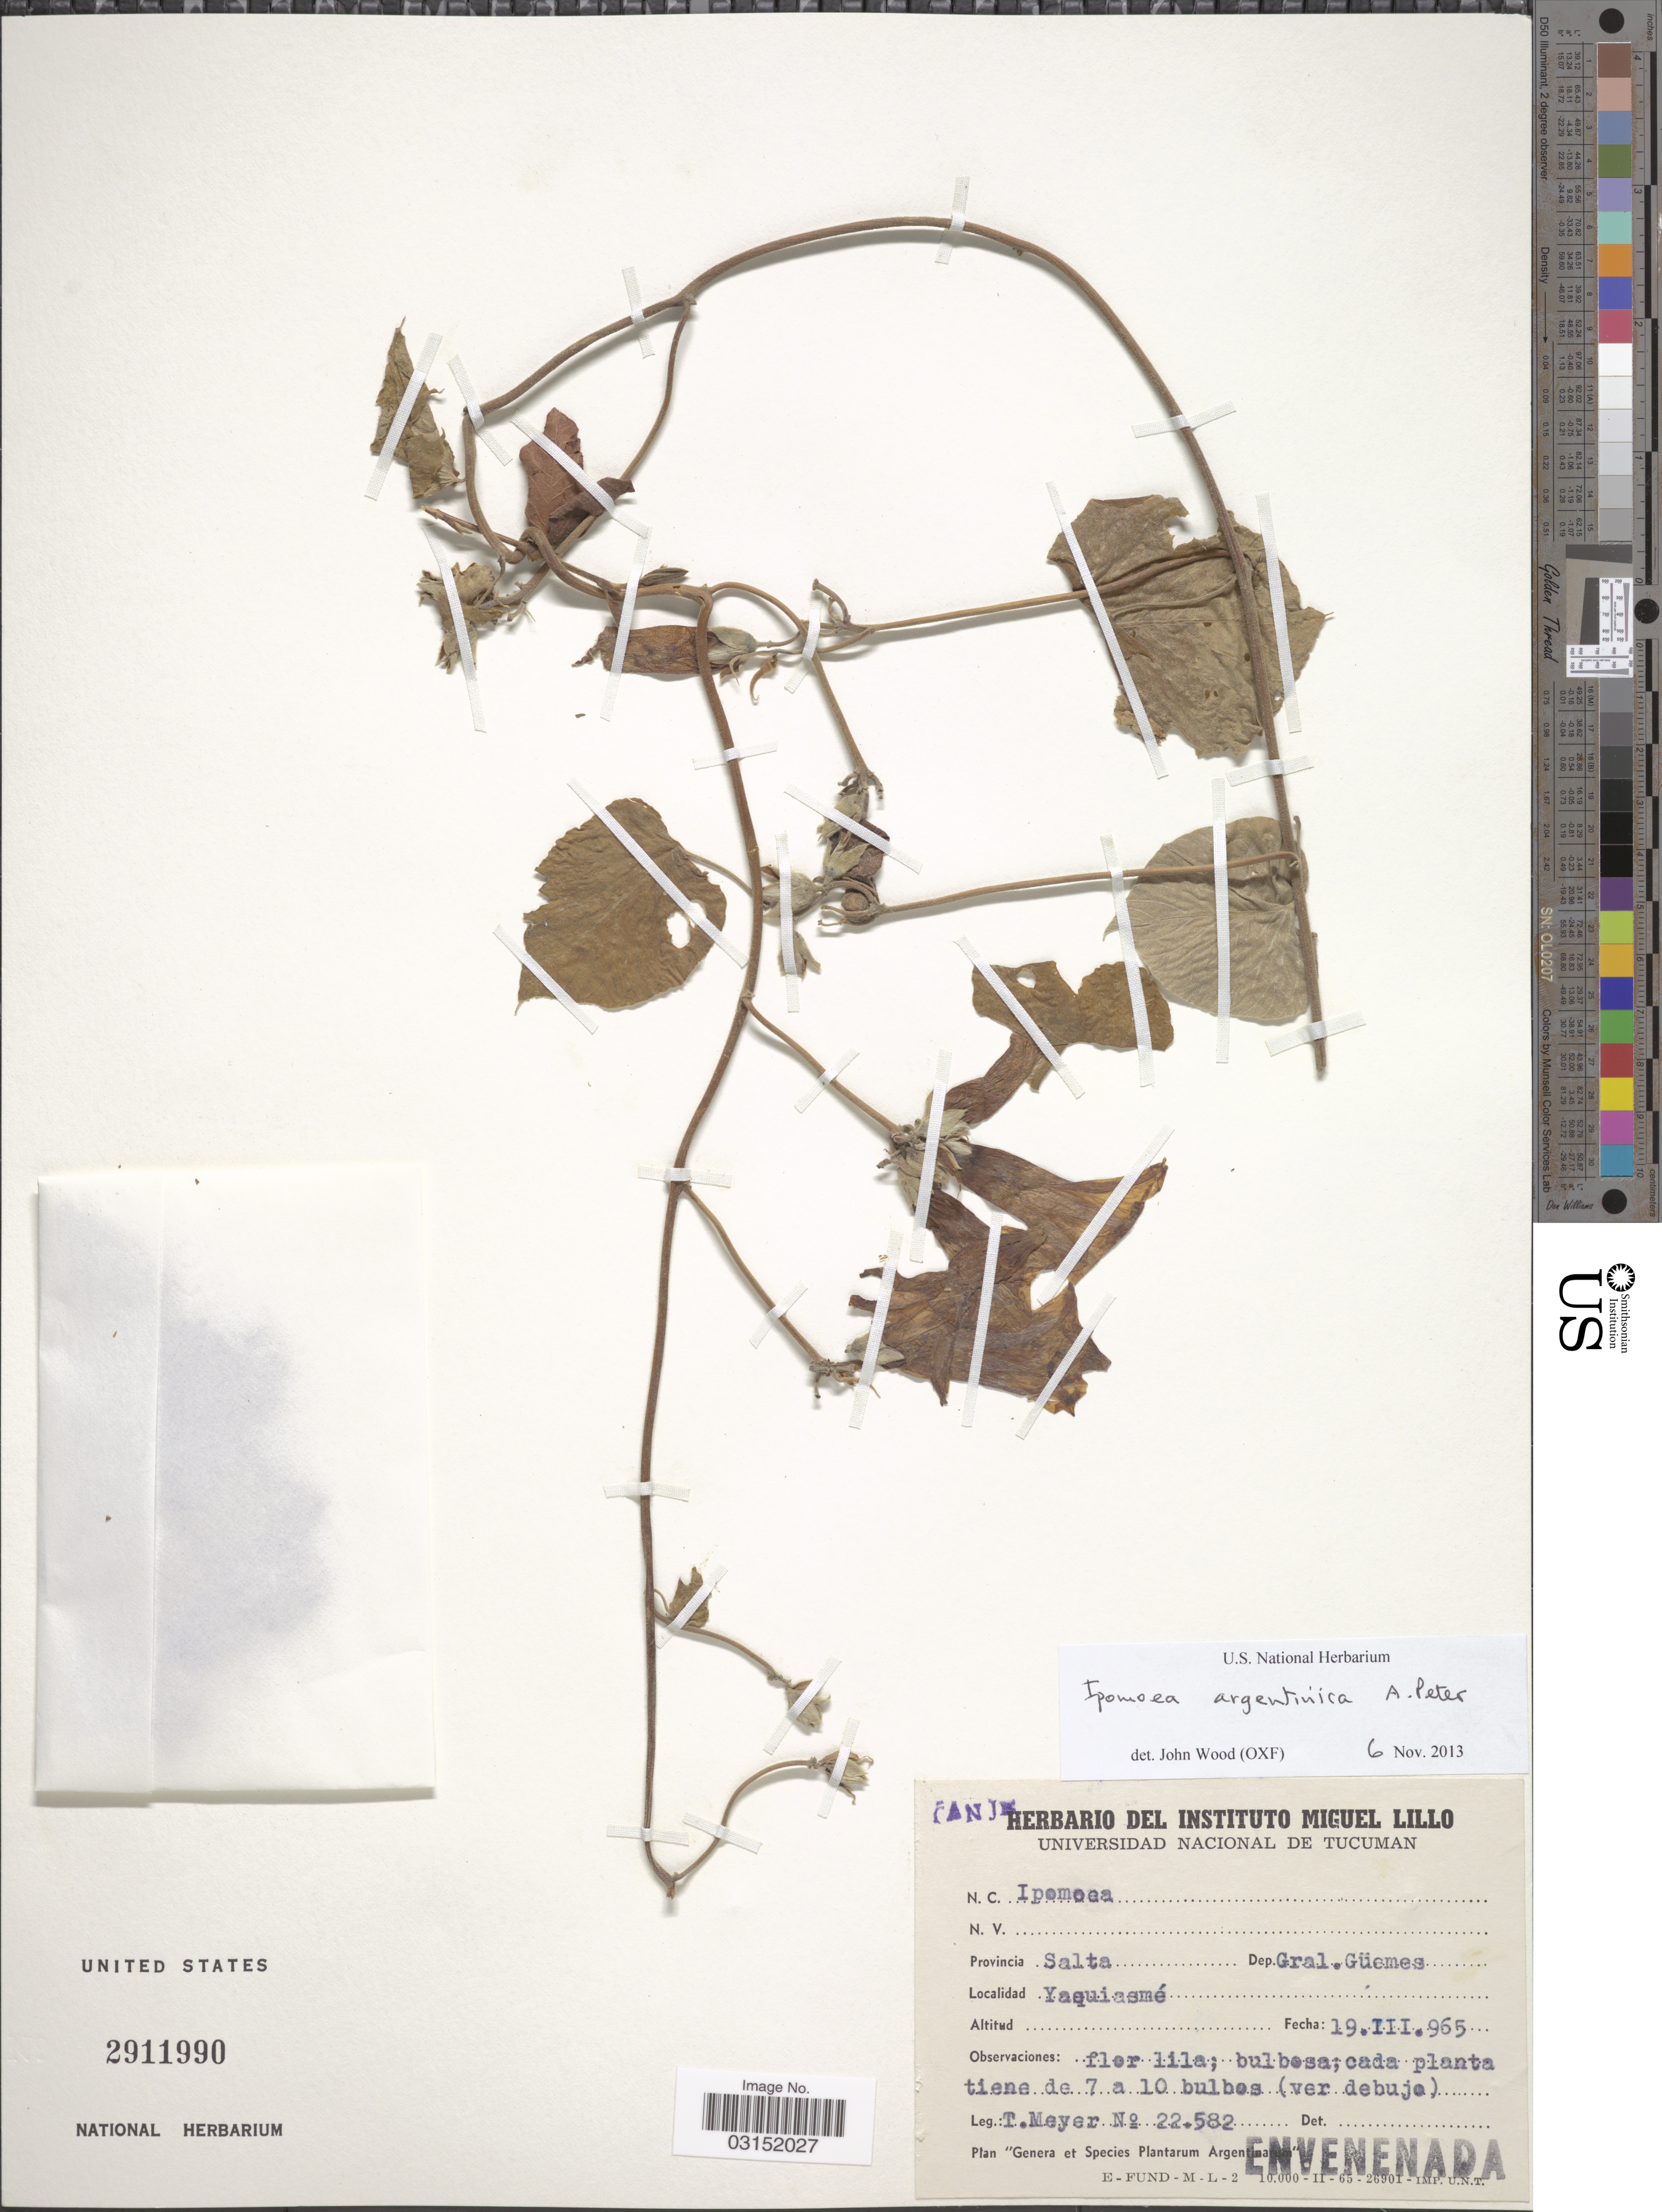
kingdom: Plantae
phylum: Tracheophyta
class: Magnoliopsida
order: Solanales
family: Convolvulaceae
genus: Ipomoea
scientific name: Ipomoea argentinica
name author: Peter in Engl. & Prantl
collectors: T. Meyer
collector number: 22582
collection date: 1965-03-19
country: Argentina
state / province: Salta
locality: Provincia Salta, Dep. Gral. Güemes, Yaquiasmé.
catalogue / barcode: US 2911990